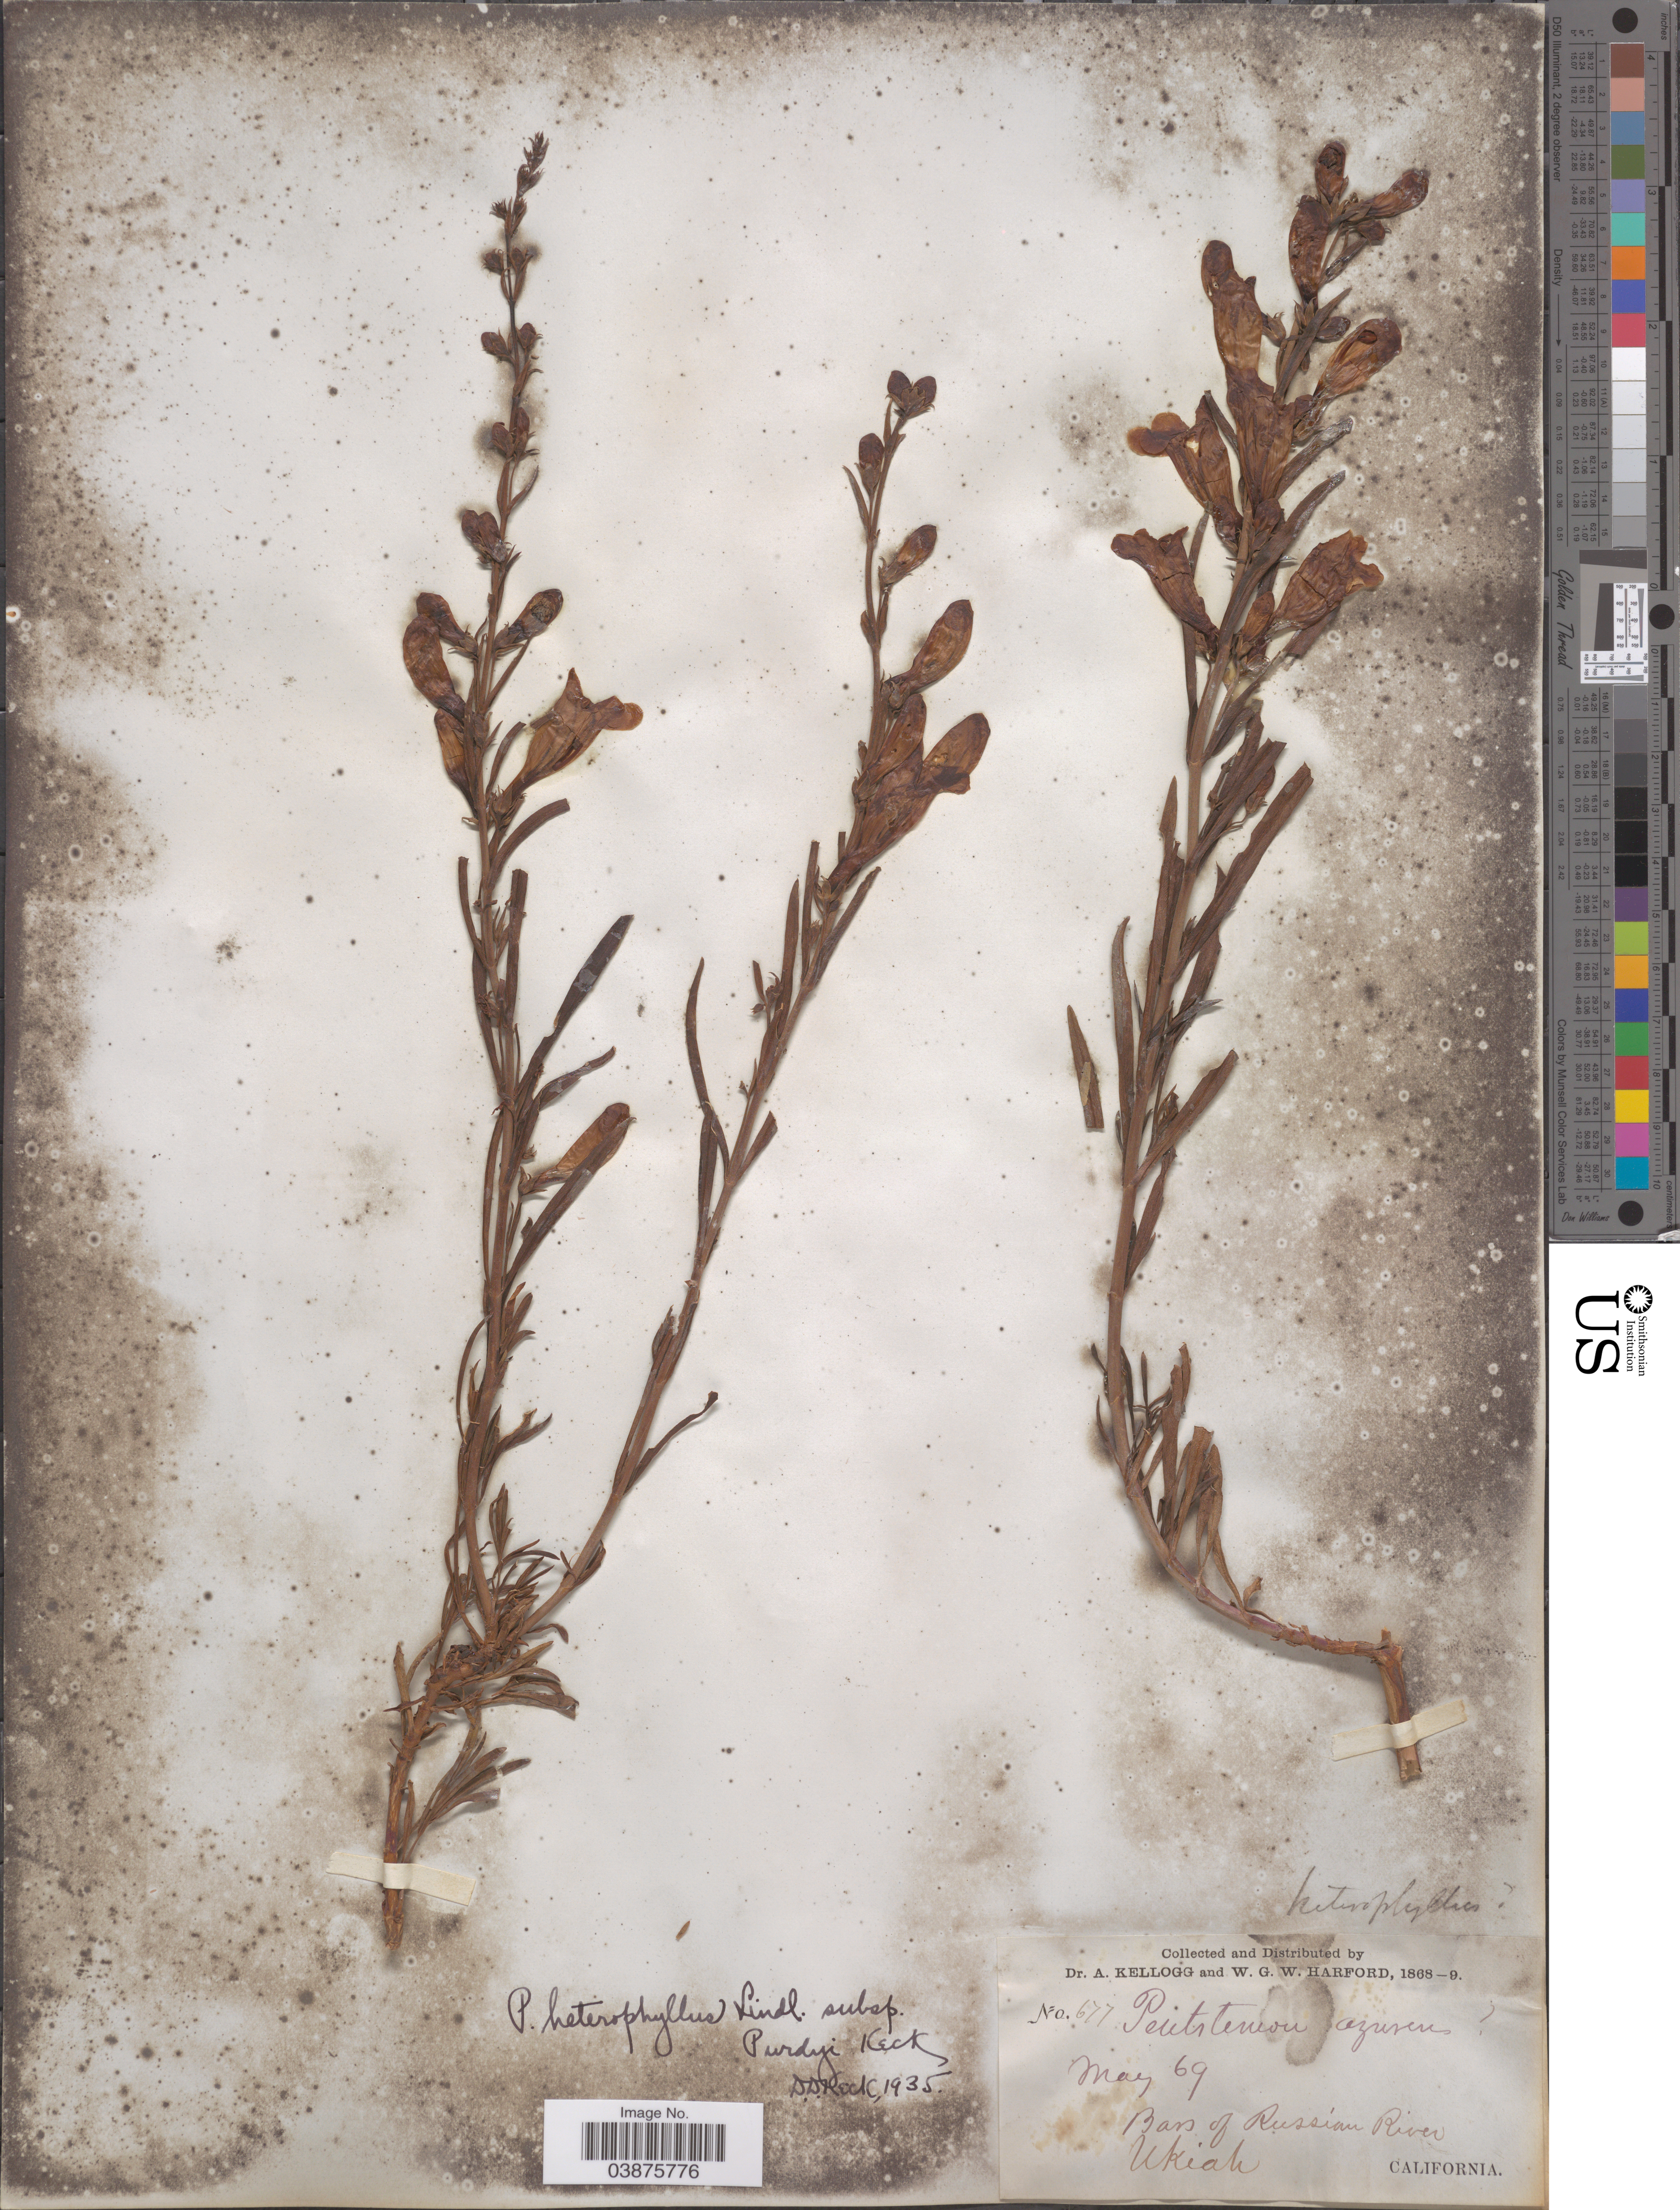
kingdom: Plantae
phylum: Tracheophyta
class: Magnoliopsida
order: Lamiales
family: Plantaginaceae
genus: Penstemon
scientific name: Penstemon heterophyllus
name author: Lindl.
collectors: A. Kellogg & W. G. W. Harford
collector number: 677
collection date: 1869-05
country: United States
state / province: California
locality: Bars of Russian River. Ukiah.